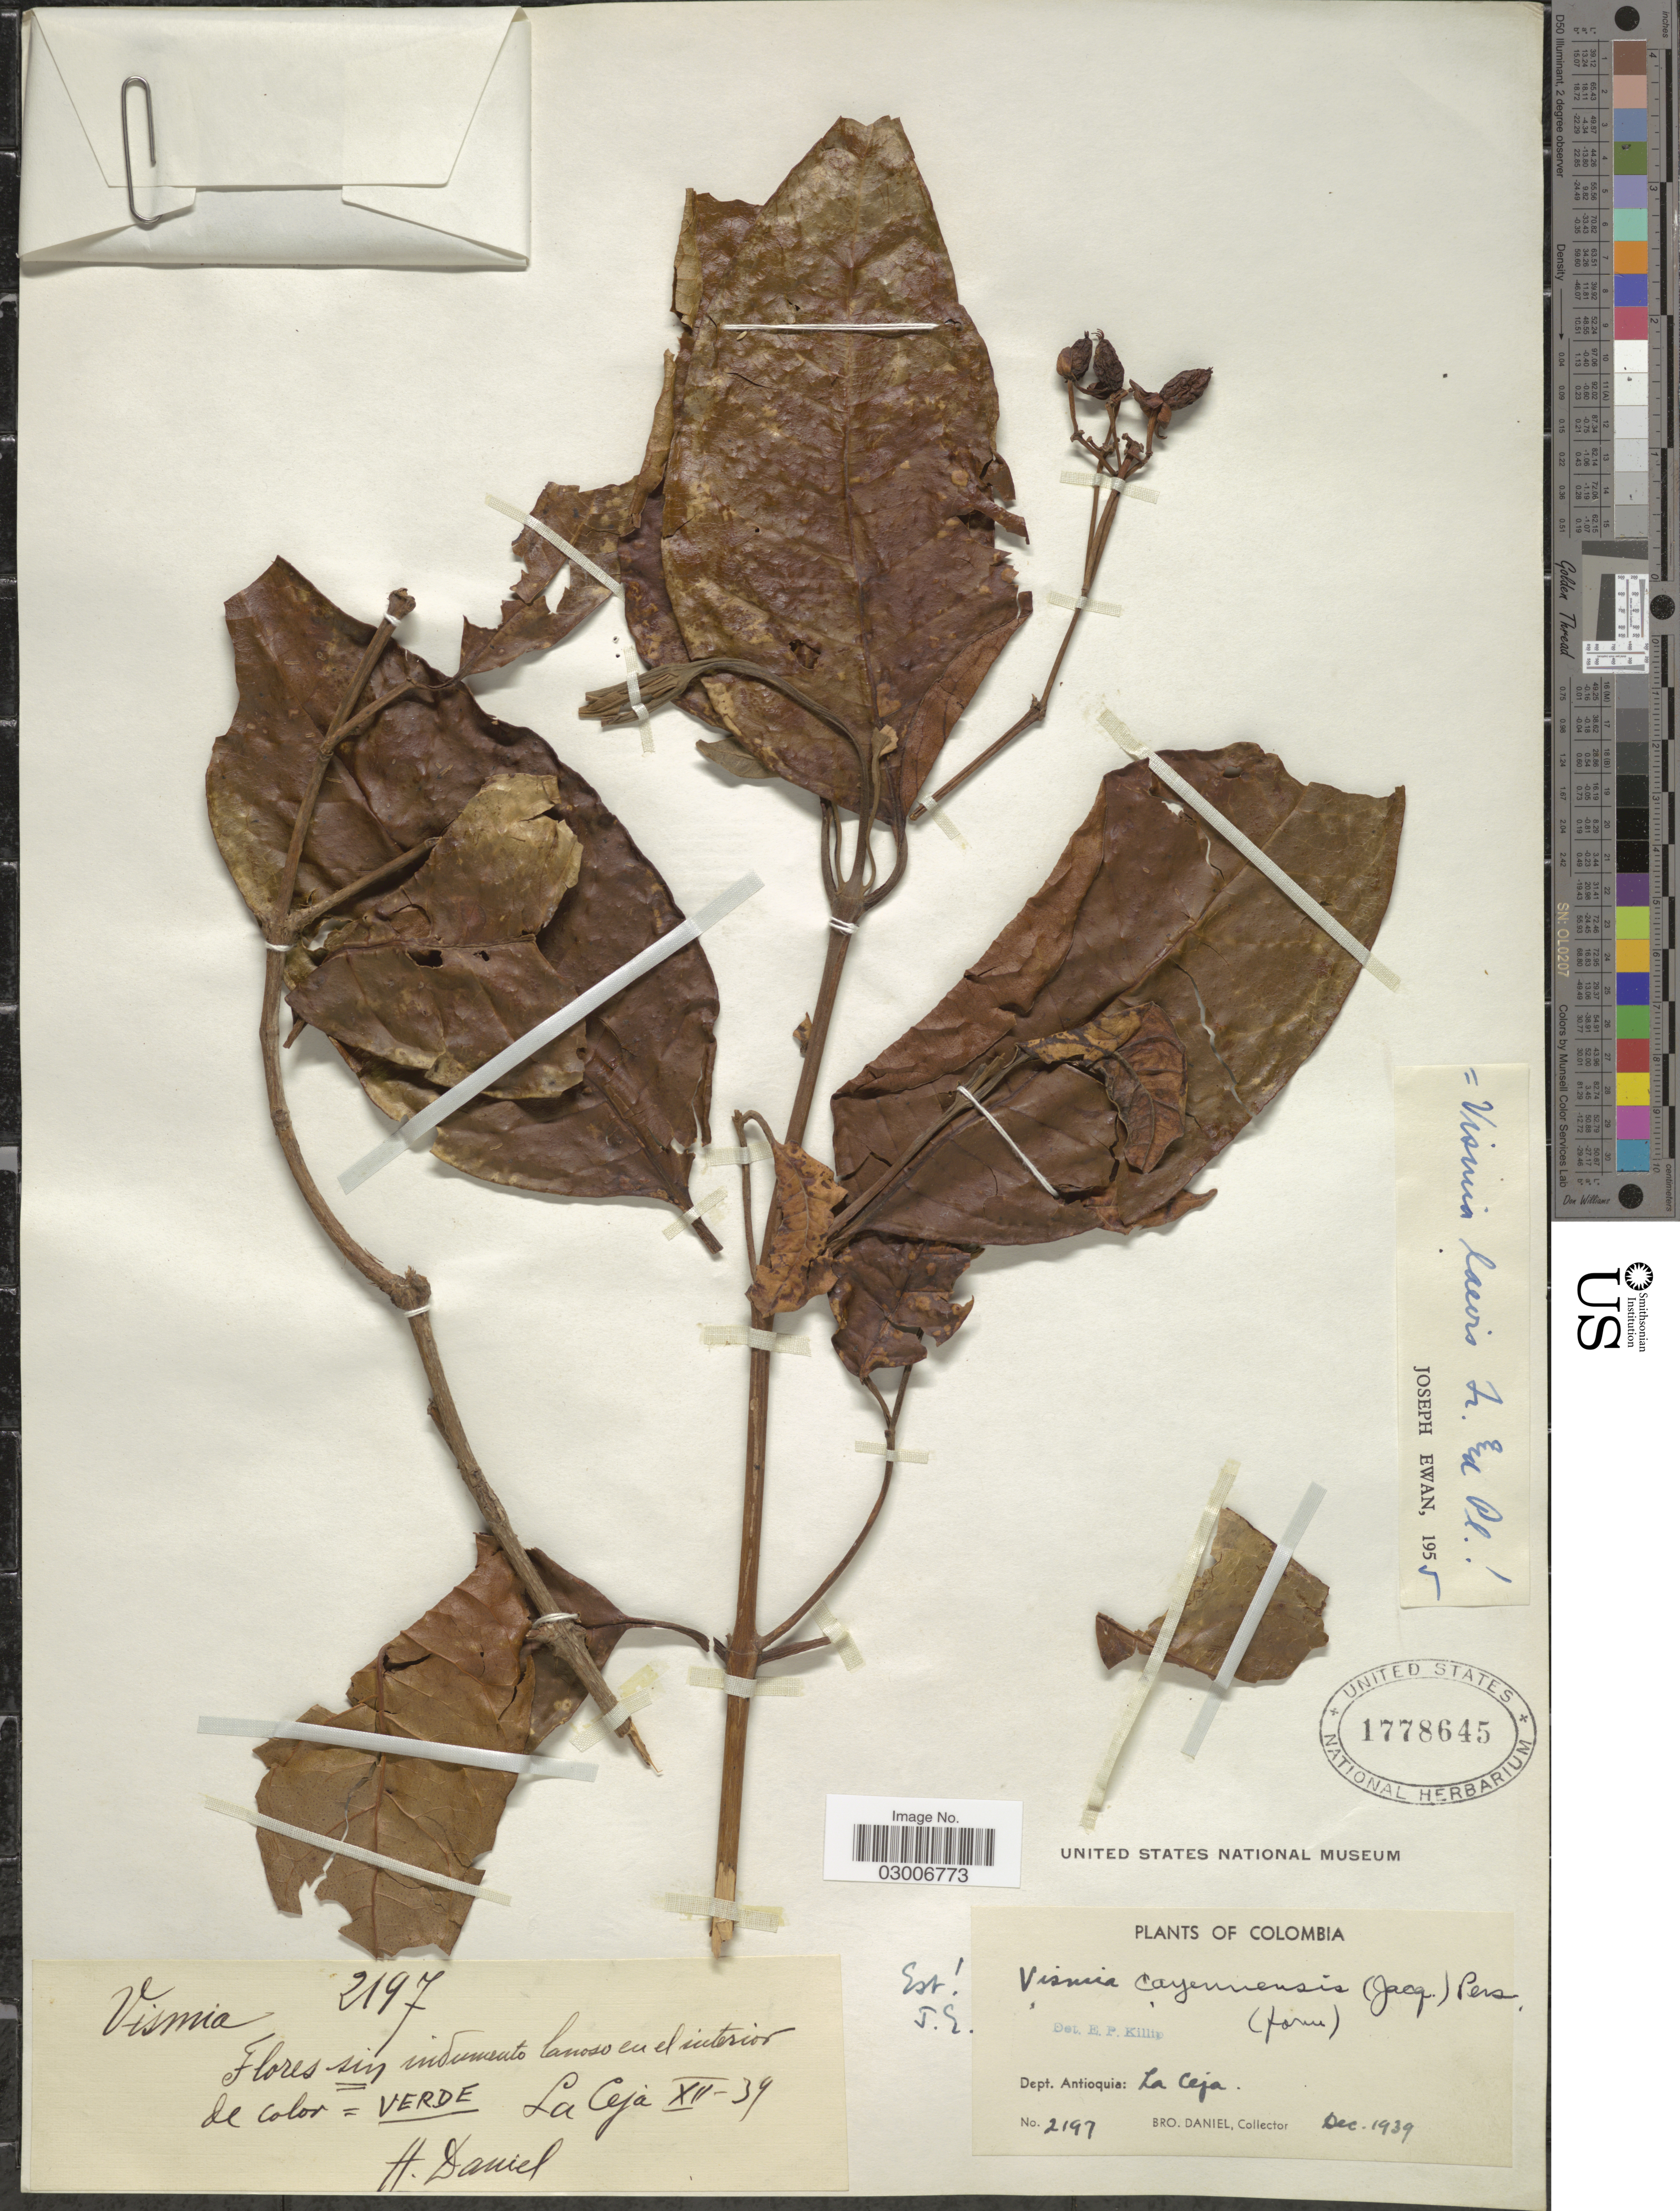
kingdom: Plantae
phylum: Tracheophyta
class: Magnoliopsida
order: Malpighiales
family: Hypericaceae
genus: Vismia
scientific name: Vismia laevis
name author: Triana & Planch.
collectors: Bro. Daniel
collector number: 2197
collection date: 1939-12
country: Colombia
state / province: Antioquia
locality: Dept. Antioquia: La Ceja.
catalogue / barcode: US 1778645